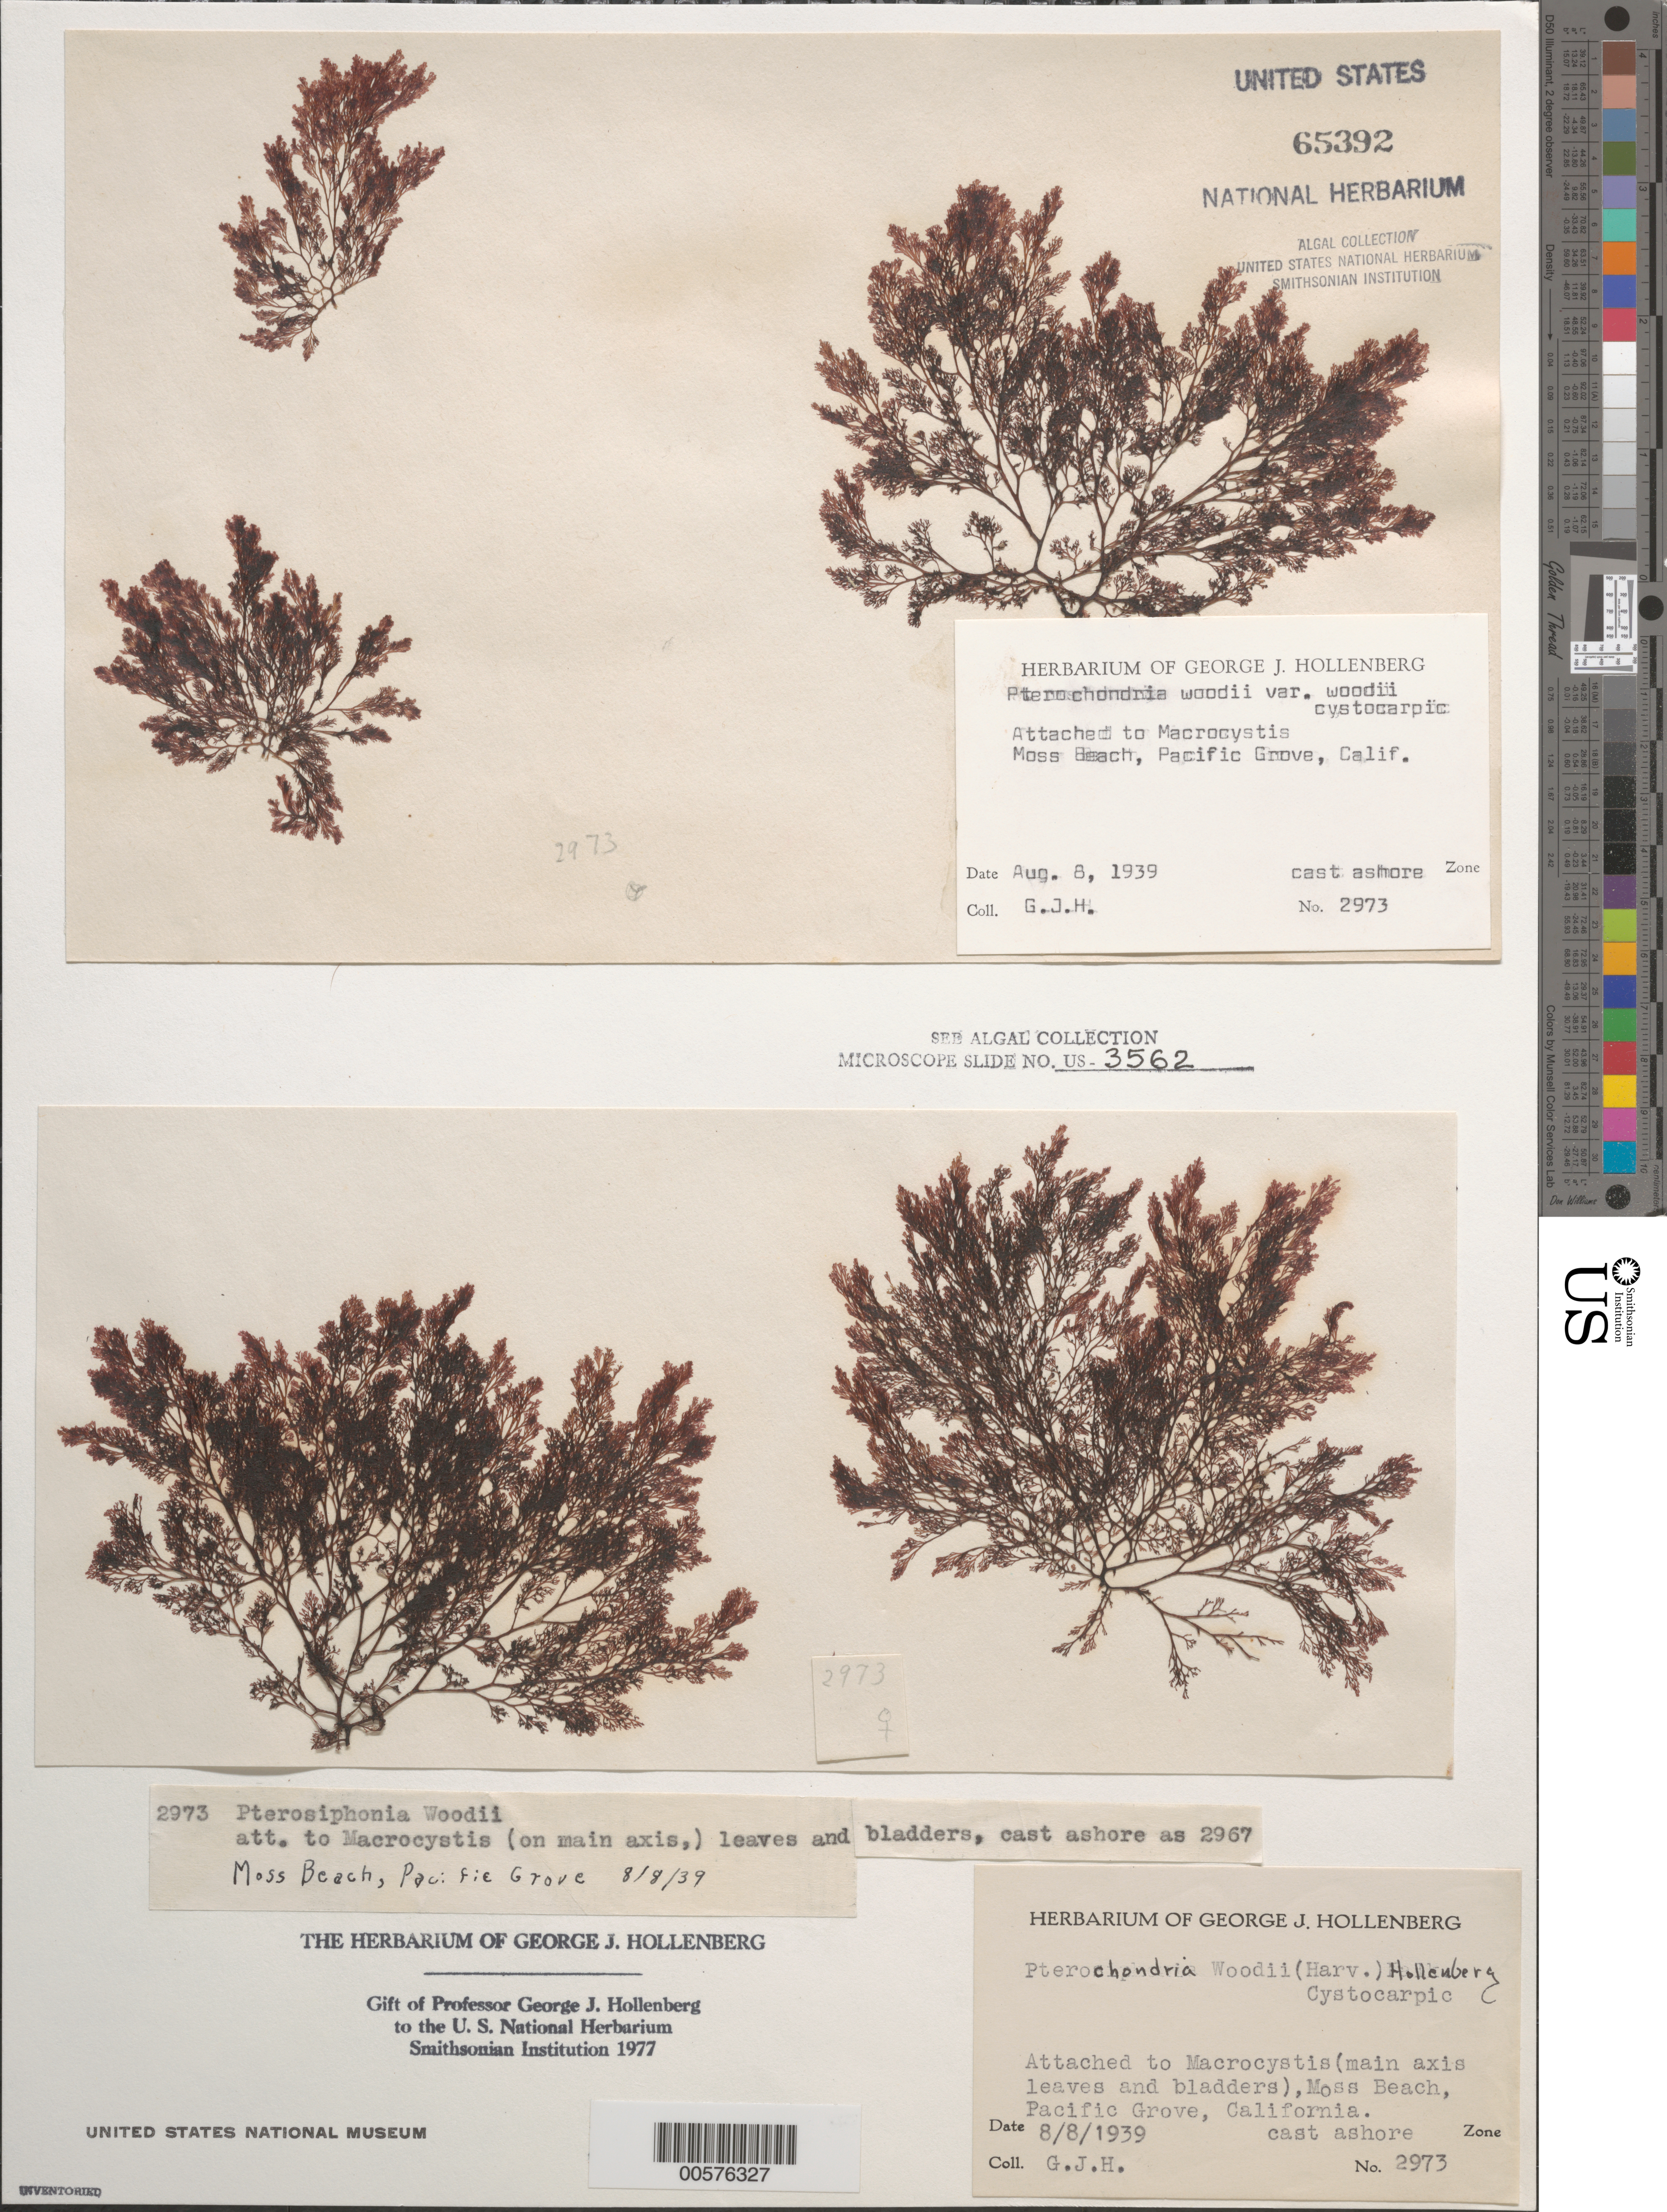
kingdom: Plantae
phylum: Rhodophyta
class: Florideophyceae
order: Ceramiales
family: Rhodomelaceae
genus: Pterochondria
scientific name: Pterochondria woodii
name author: (Harv.) Hollenb.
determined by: Hollenberg, George J.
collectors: G. Hollenberg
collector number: GJH 2973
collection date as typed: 08 Aug 1939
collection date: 1939-08-08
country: United States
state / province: California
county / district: Monterey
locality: Moss Beach, Pacific Grove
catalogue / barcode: US 65392